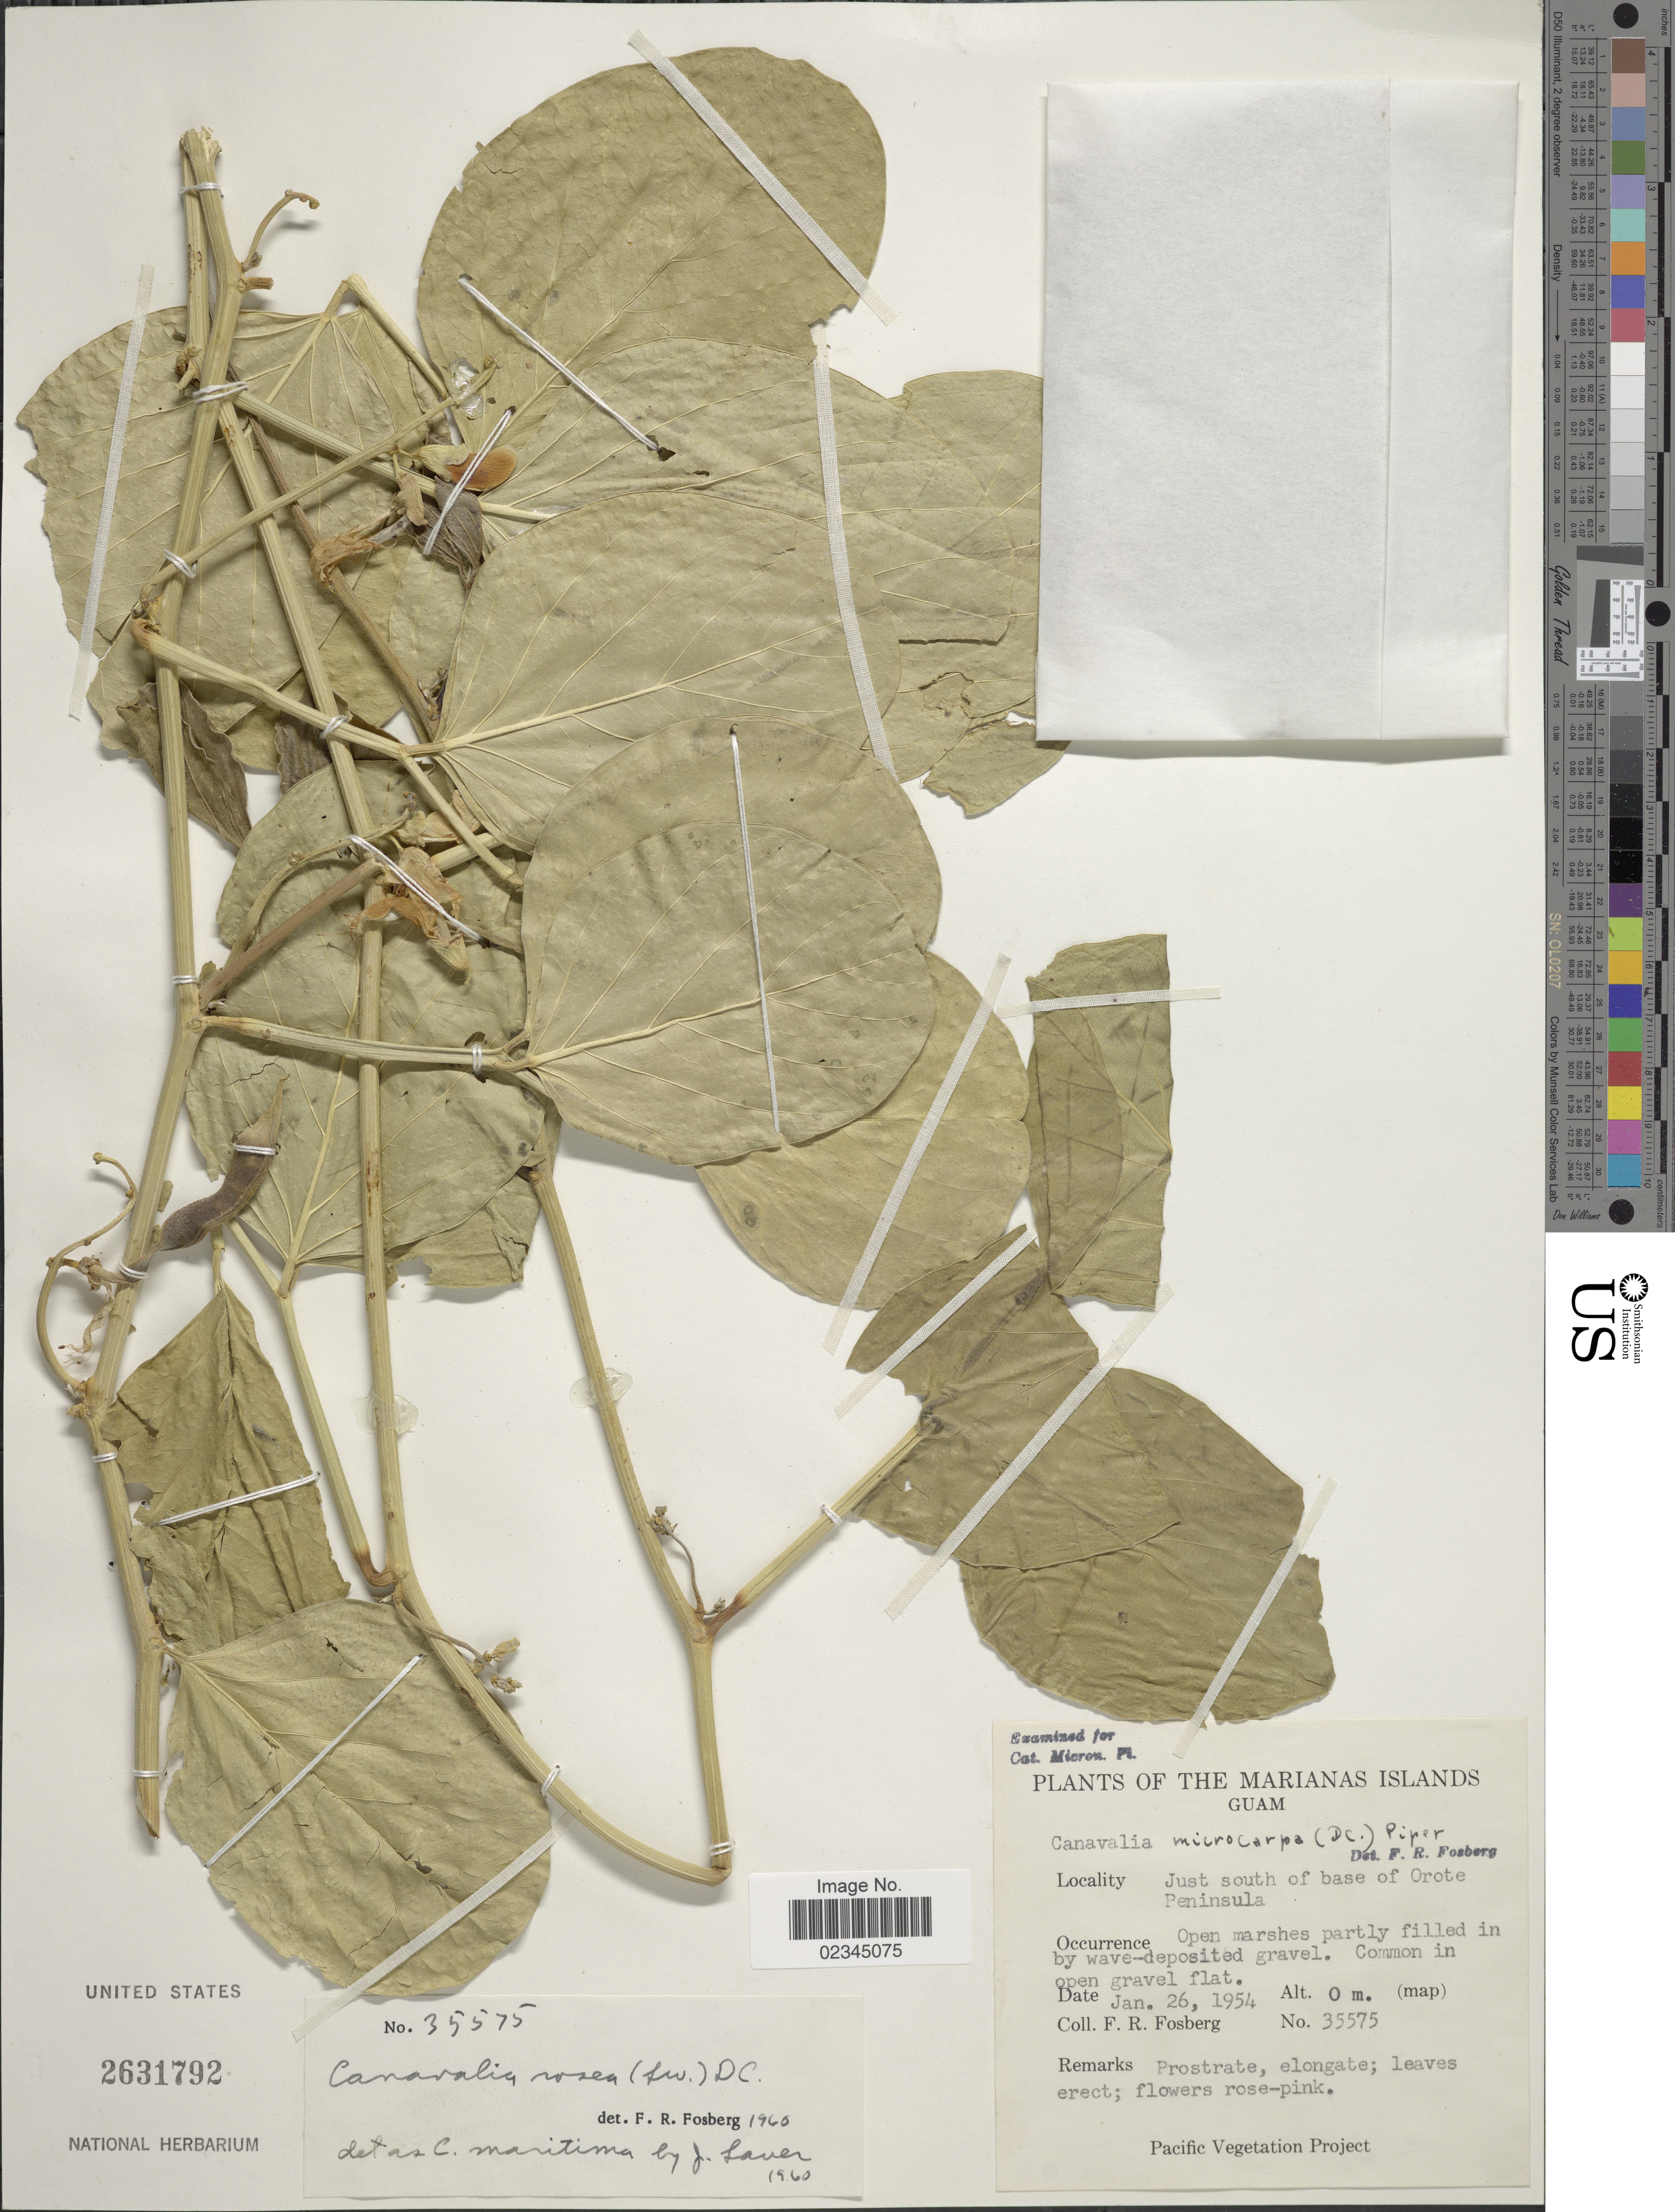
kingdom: Plantae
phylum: Tracheophyta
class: Magnoliopsida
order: Fabales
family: Fabaceae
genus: Canavalia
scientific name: Canavalia rosea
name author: (Sw.) DC.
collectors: F. R. Fosberg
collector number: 35575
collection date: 1954-01-26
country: Guam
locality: Marianas Islands, Guam. Just south of base of Orote Peninsula.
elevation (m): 0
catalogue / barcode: US 2631792